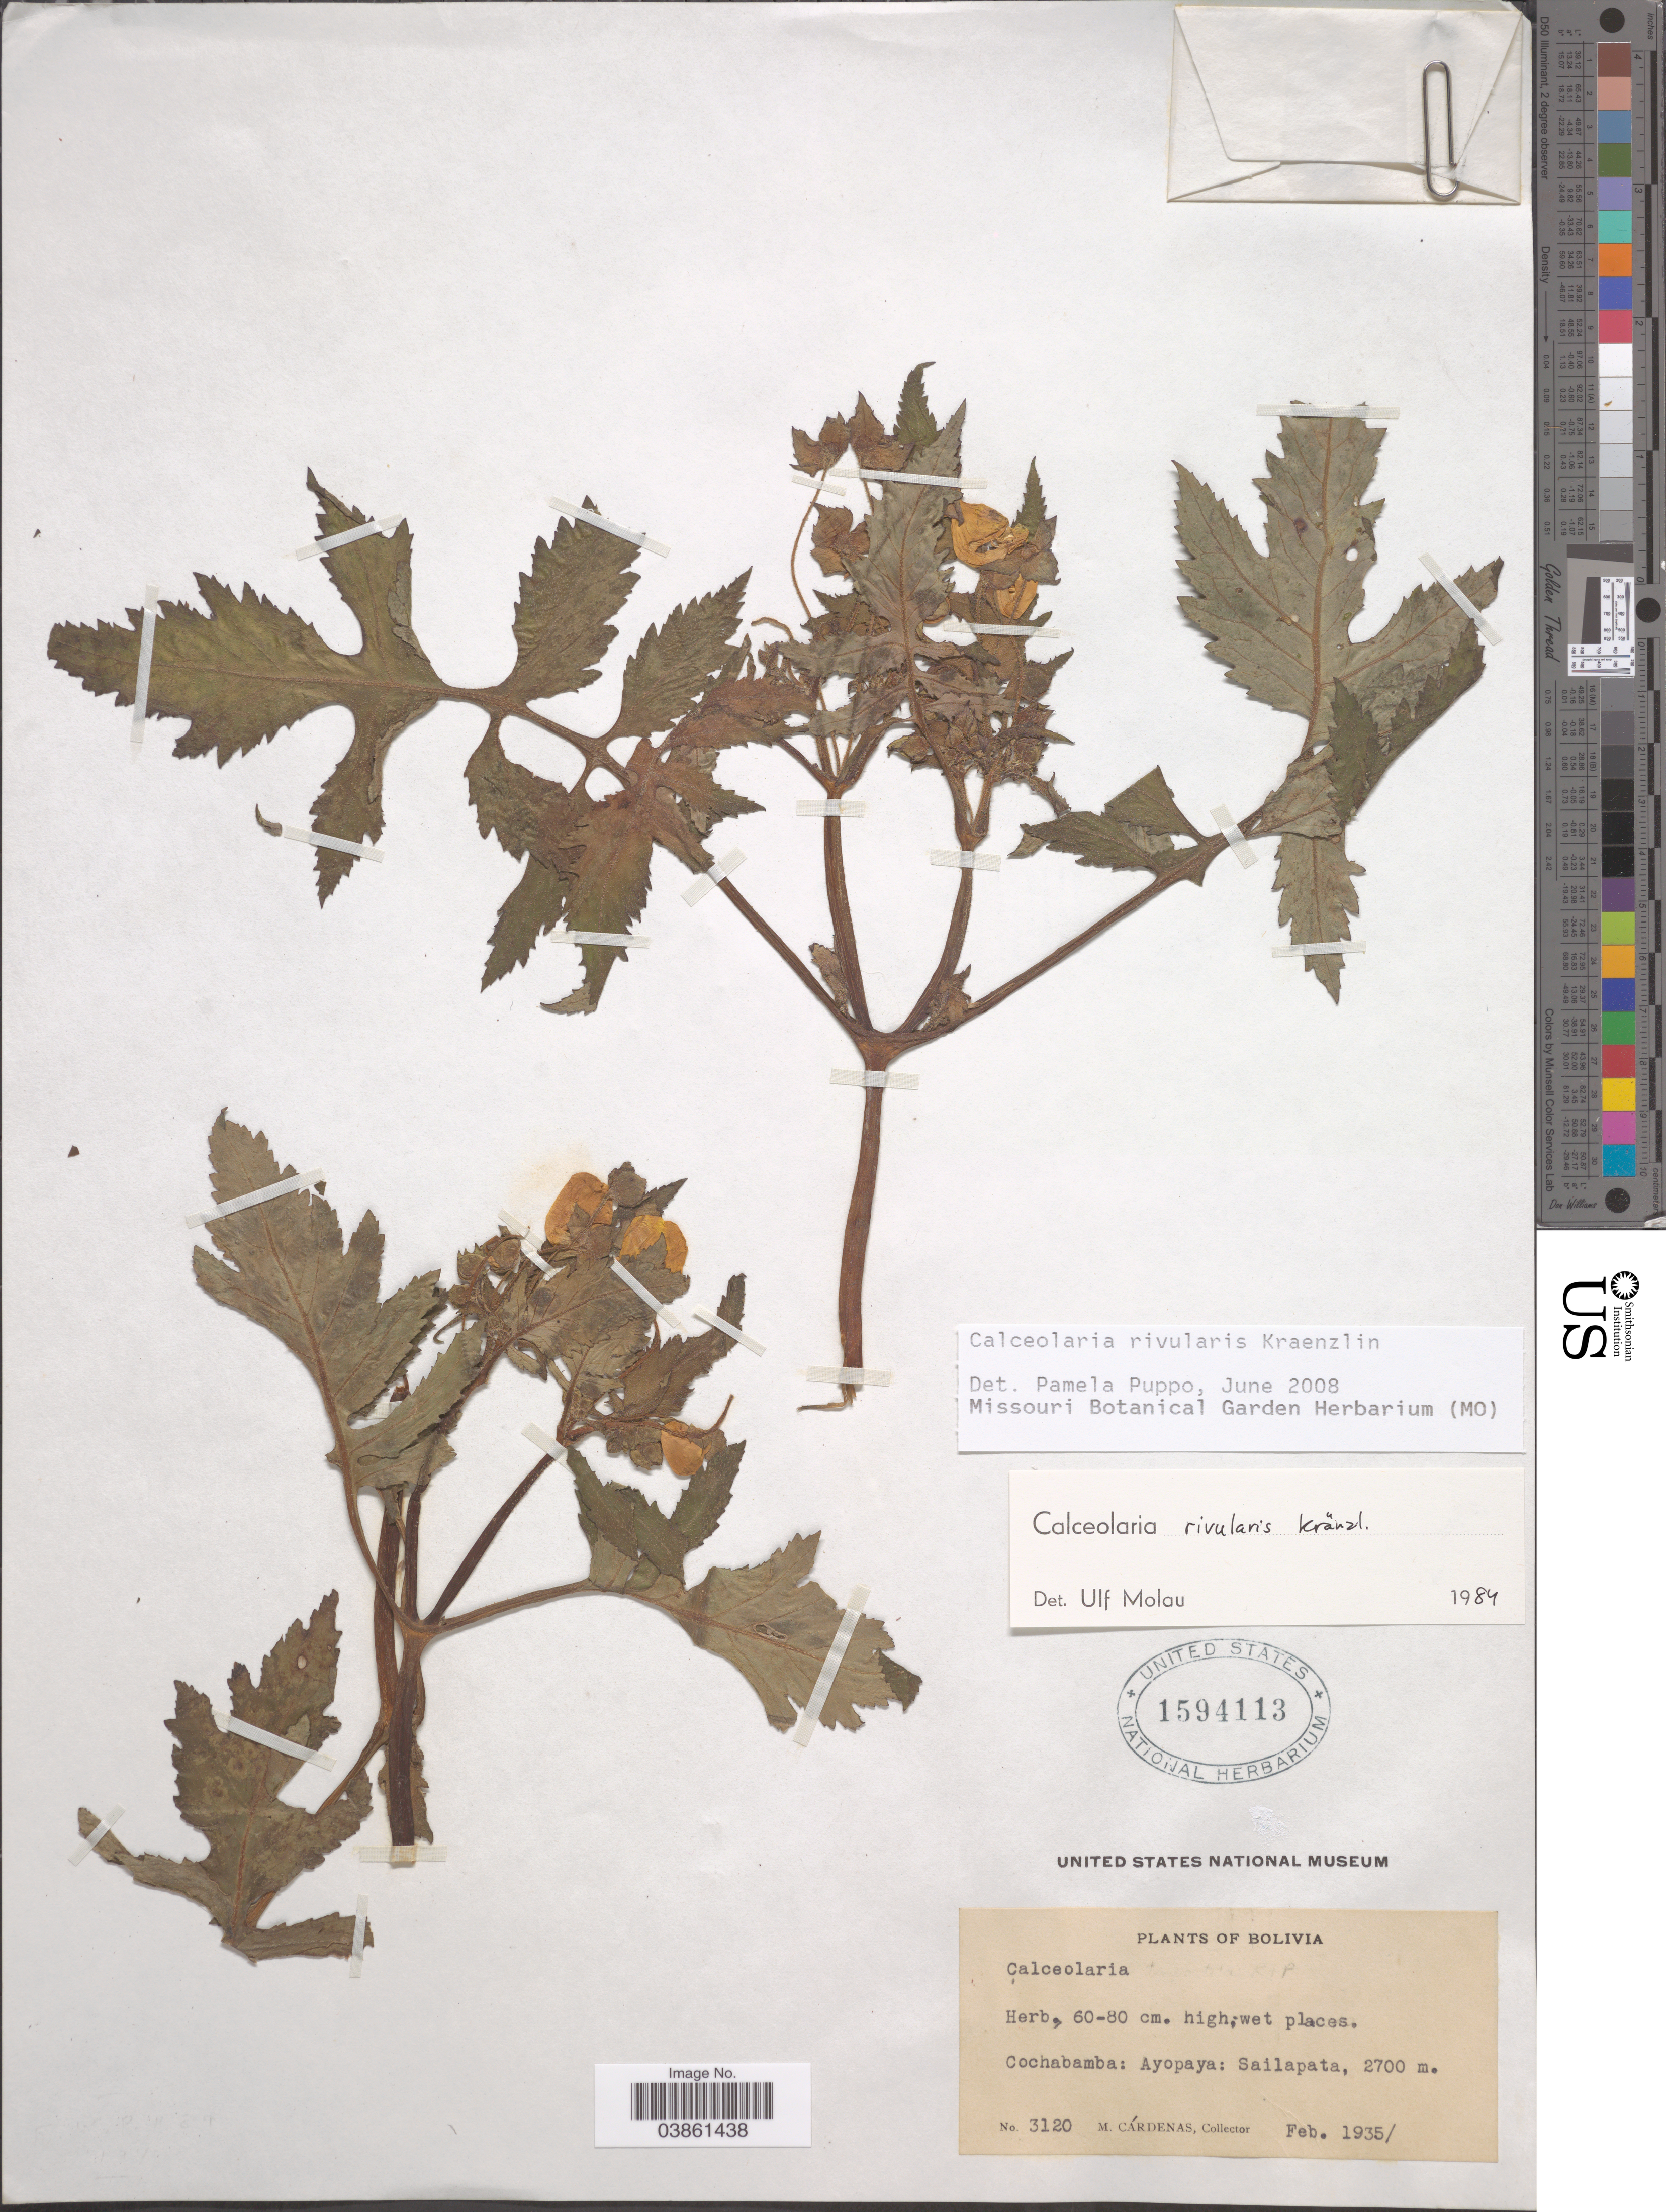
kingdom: Plantae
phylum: Tracheophyta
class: Magnoliopsida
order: Lamiales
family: Calceolariaceae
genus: Calceolaria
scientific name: Calceolaria rivularis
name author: Kraenzl.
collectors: M. Cárdenas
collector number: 3120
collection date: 1935-02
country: Bolivia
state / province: Cochabamba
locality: Cochabamba: Ayopaya: Sailapata.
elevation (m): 2700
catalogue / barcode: US 1594113